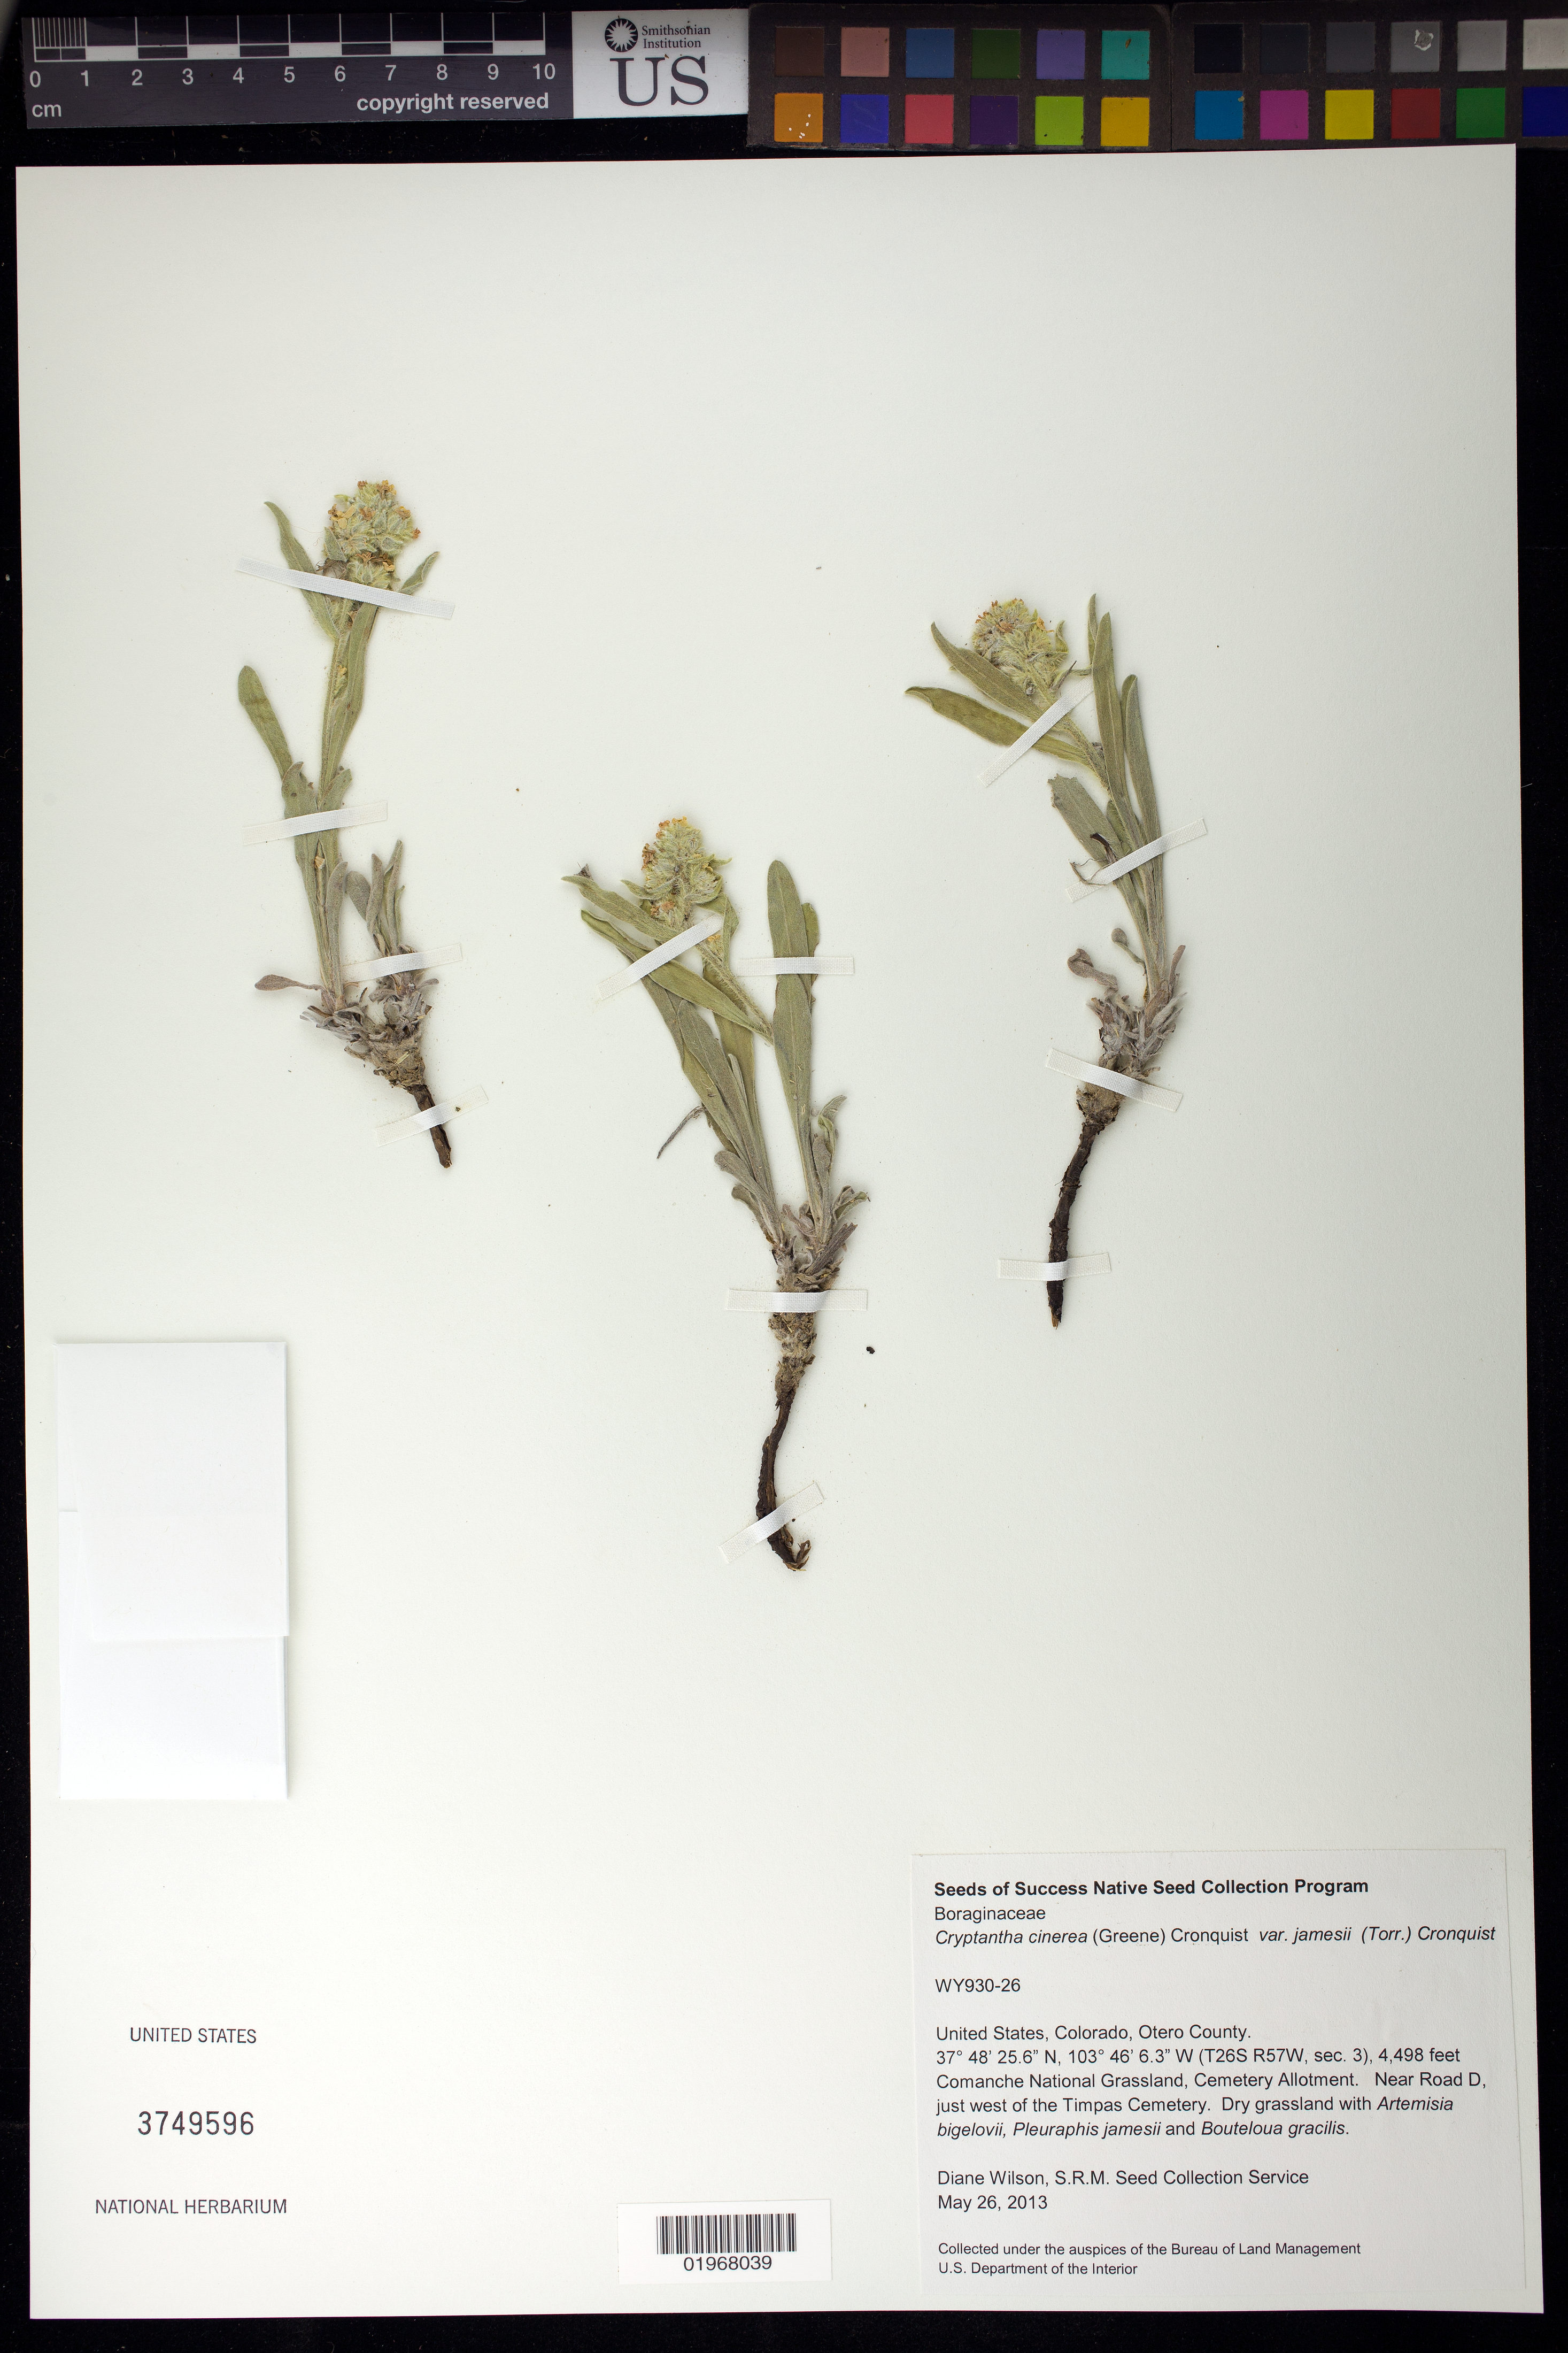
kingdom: Plantae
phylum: Tracheophyta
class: Magnoliopsida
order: Boraginales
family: Boraginaceae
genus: Cryptantha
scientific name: Cryptantha cinerea var. jamesii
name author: (Torr.) Cronq.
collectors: D. Wilson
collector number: WY930-26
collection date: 2013-05-26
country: United States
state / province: Colorado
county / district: Otero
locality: Comanche National Grassland, W of Timpas Cemetery, near Road D.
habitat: Dry grassland with Artemisia bigelovii, Pleuraphis jamesii and Bouteloua gracilis.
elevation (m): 1371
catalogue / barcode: US 3749596